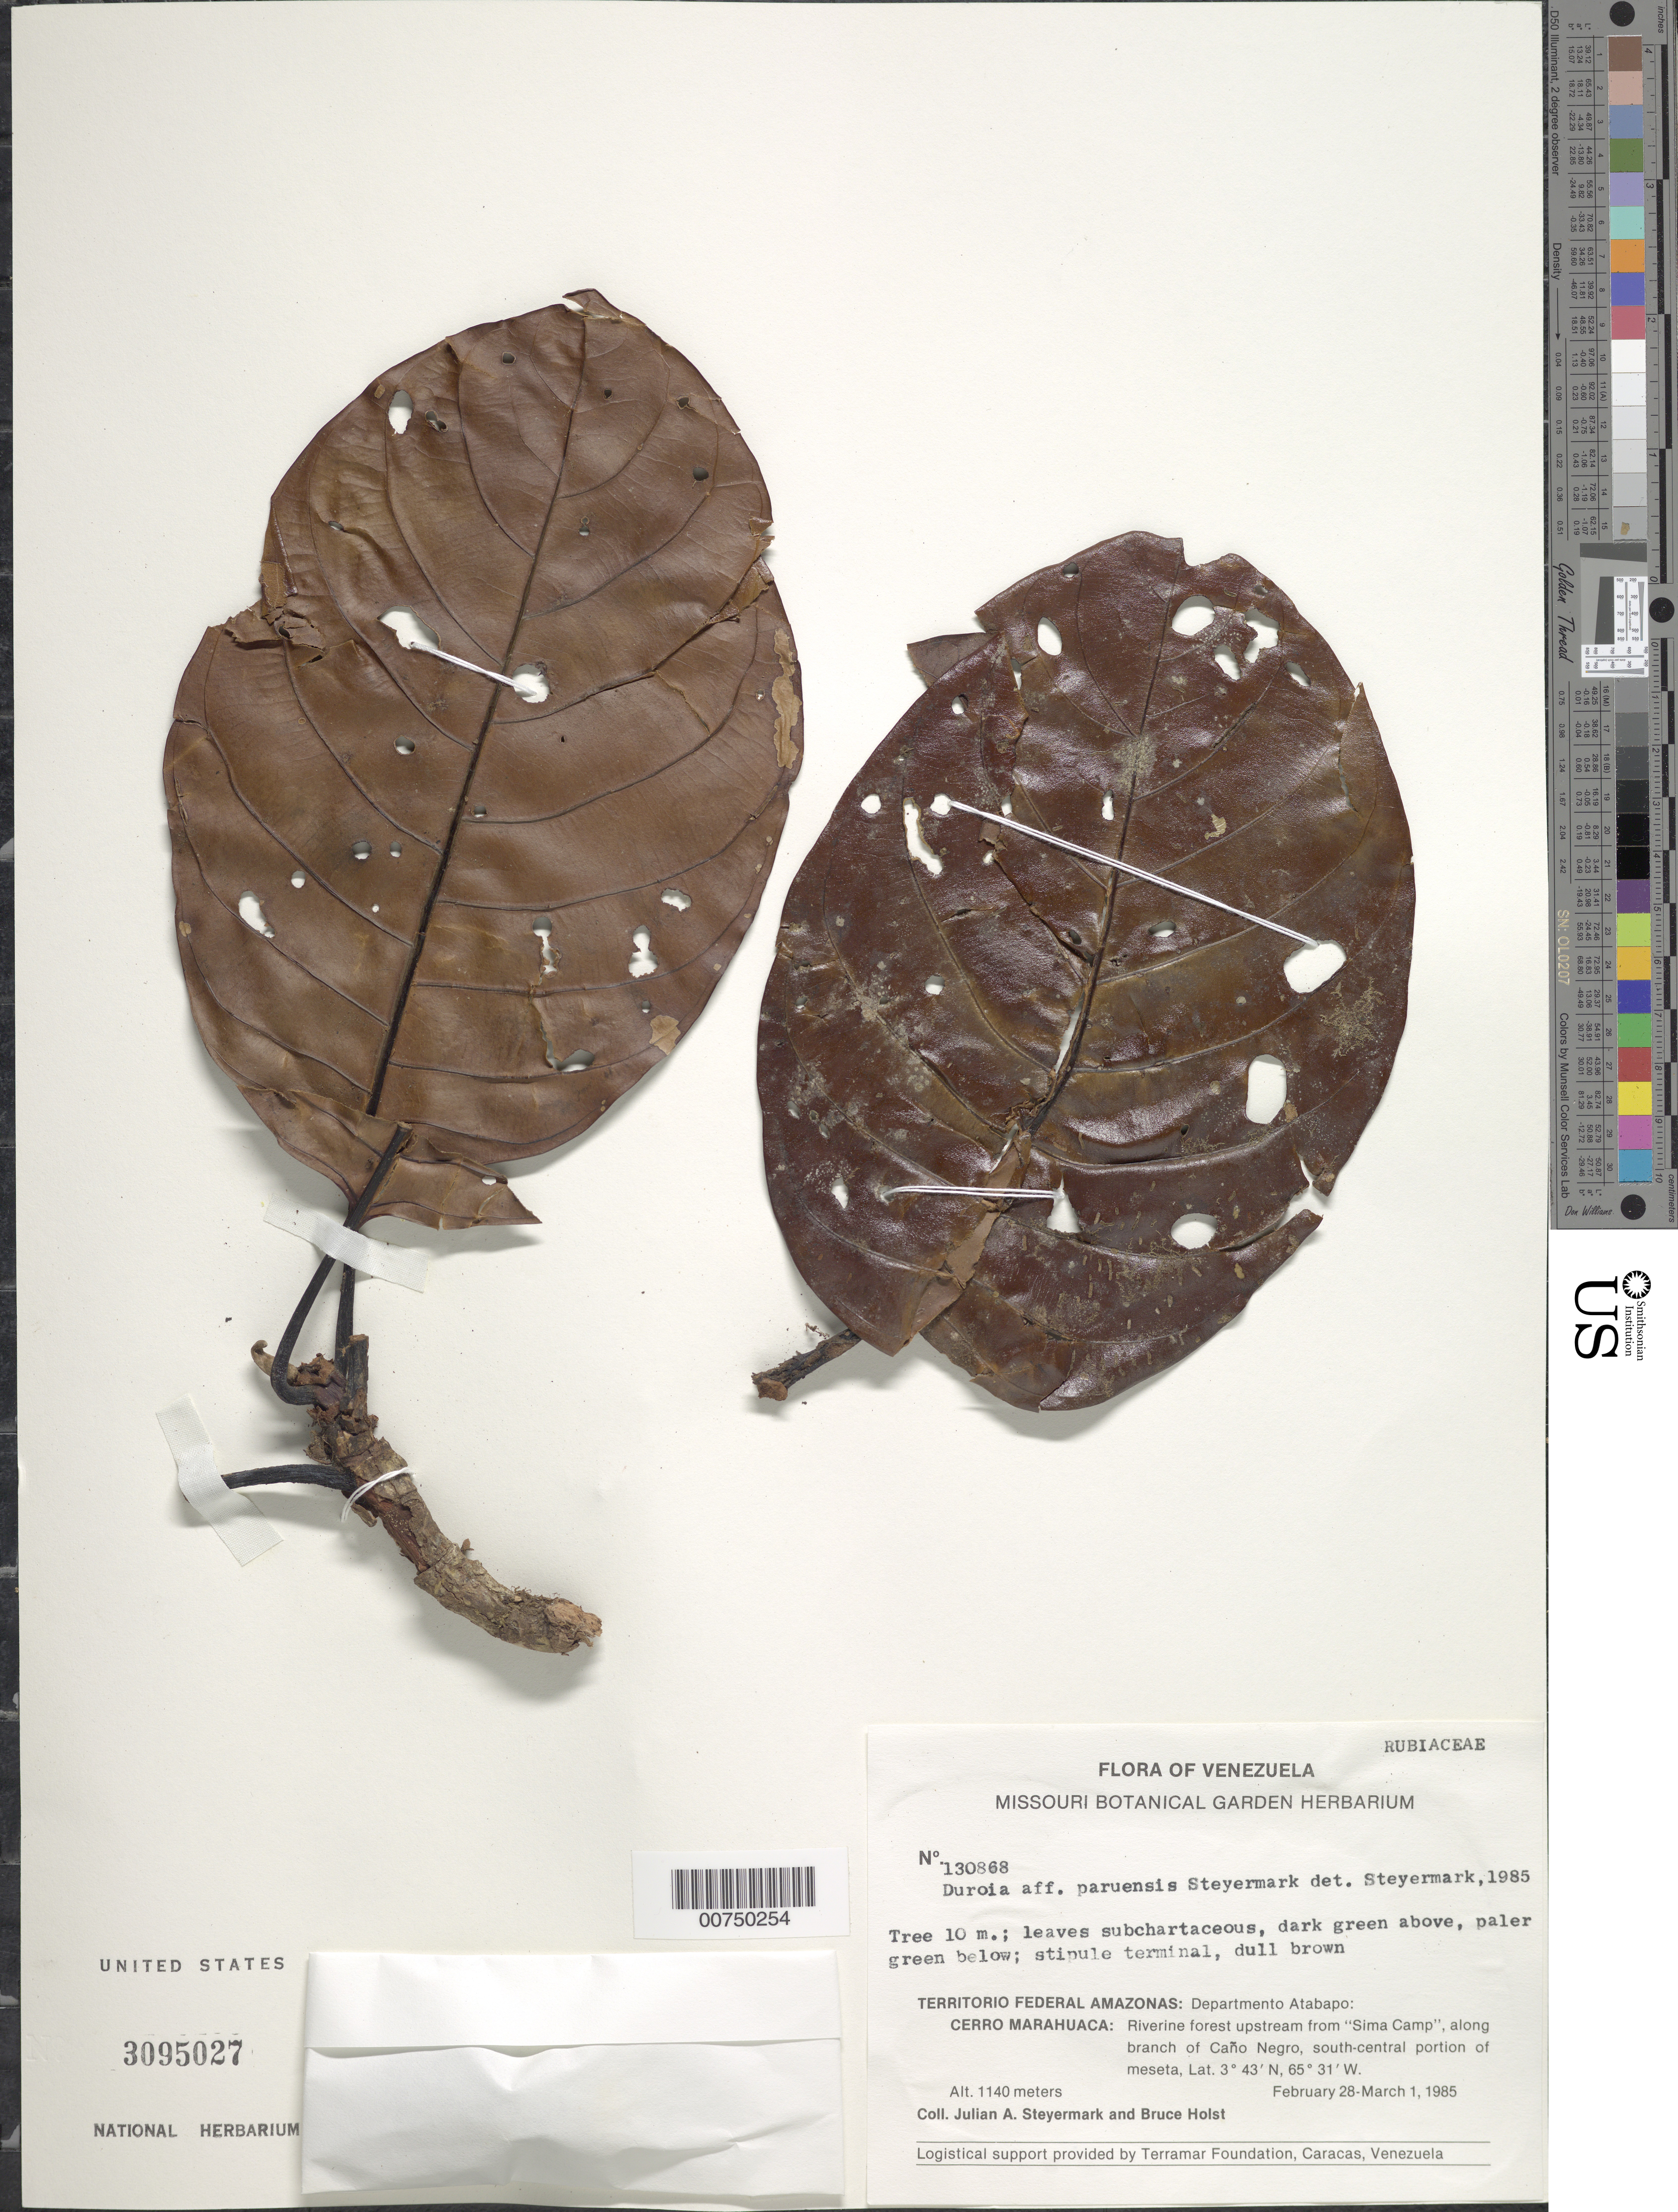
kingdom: Plantae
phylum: Tracheophyta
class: Magnoliopsida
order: Gentianales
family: Rubiaceae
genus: Duroia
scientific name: Duroia paruensis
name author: Steyerm.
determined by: Steyermark, Julian A., (VEN)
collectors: J. Steyermark & B. Holst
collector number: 130868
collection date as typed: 28-Feb-85 to 1-Mar-85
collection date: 1985-02-28/1985-03-01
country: Venezuela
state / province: Amazonas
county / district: Atabapo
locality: Cerro Marahuaca; riverine forest upstream from "Sima Camp", along branch of Caño Negro, south-central portion of meseta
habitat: Riverine forest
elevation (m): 1140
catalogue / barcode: US 3095027